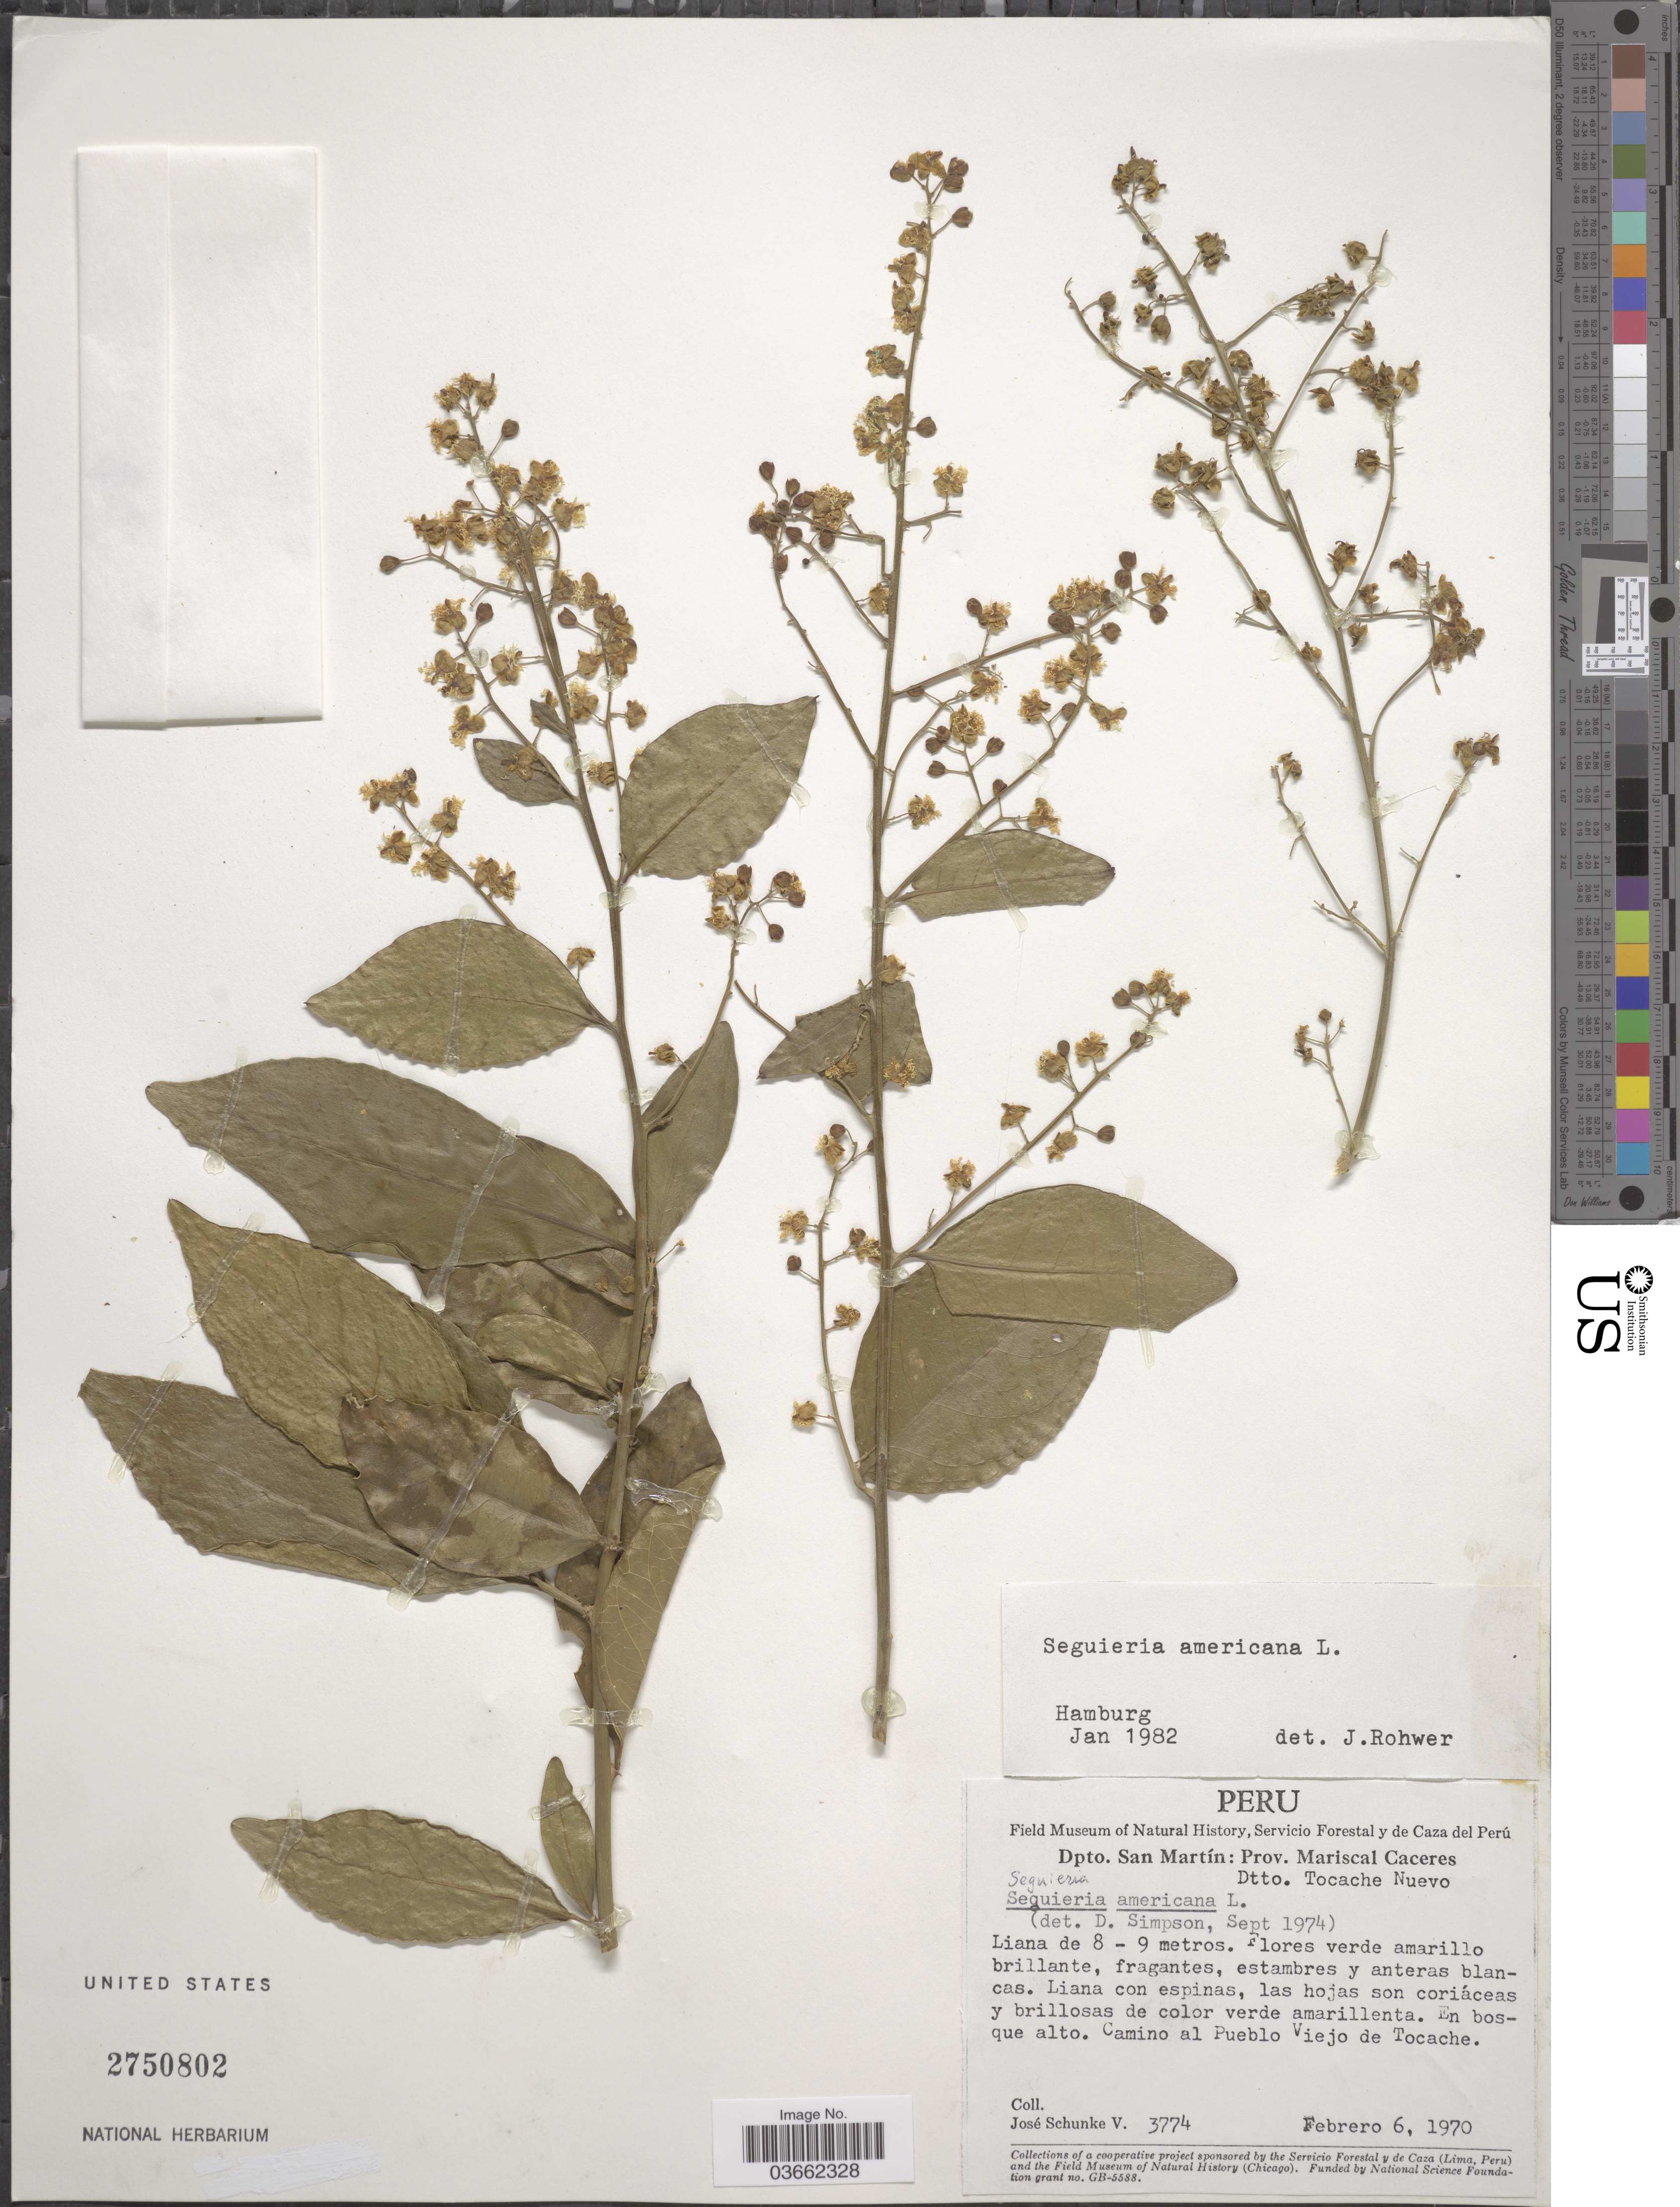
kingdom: Plantae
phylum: Tracheophyta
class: Magnoliopsida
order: Caryophyllales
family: Phytolaccaceae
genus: Seguieria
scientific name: Seguieria americana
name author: L.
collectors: J. Schunke Vigo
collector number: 3774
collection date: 1970-02-06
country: Peru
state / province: San Martín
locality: Dpto. San Martín: Prov. Mariscal Caceres. Dtto. Tocache Nuevo. Camino al Pueblo Viejo de Tocache.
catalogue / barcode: US 2750802